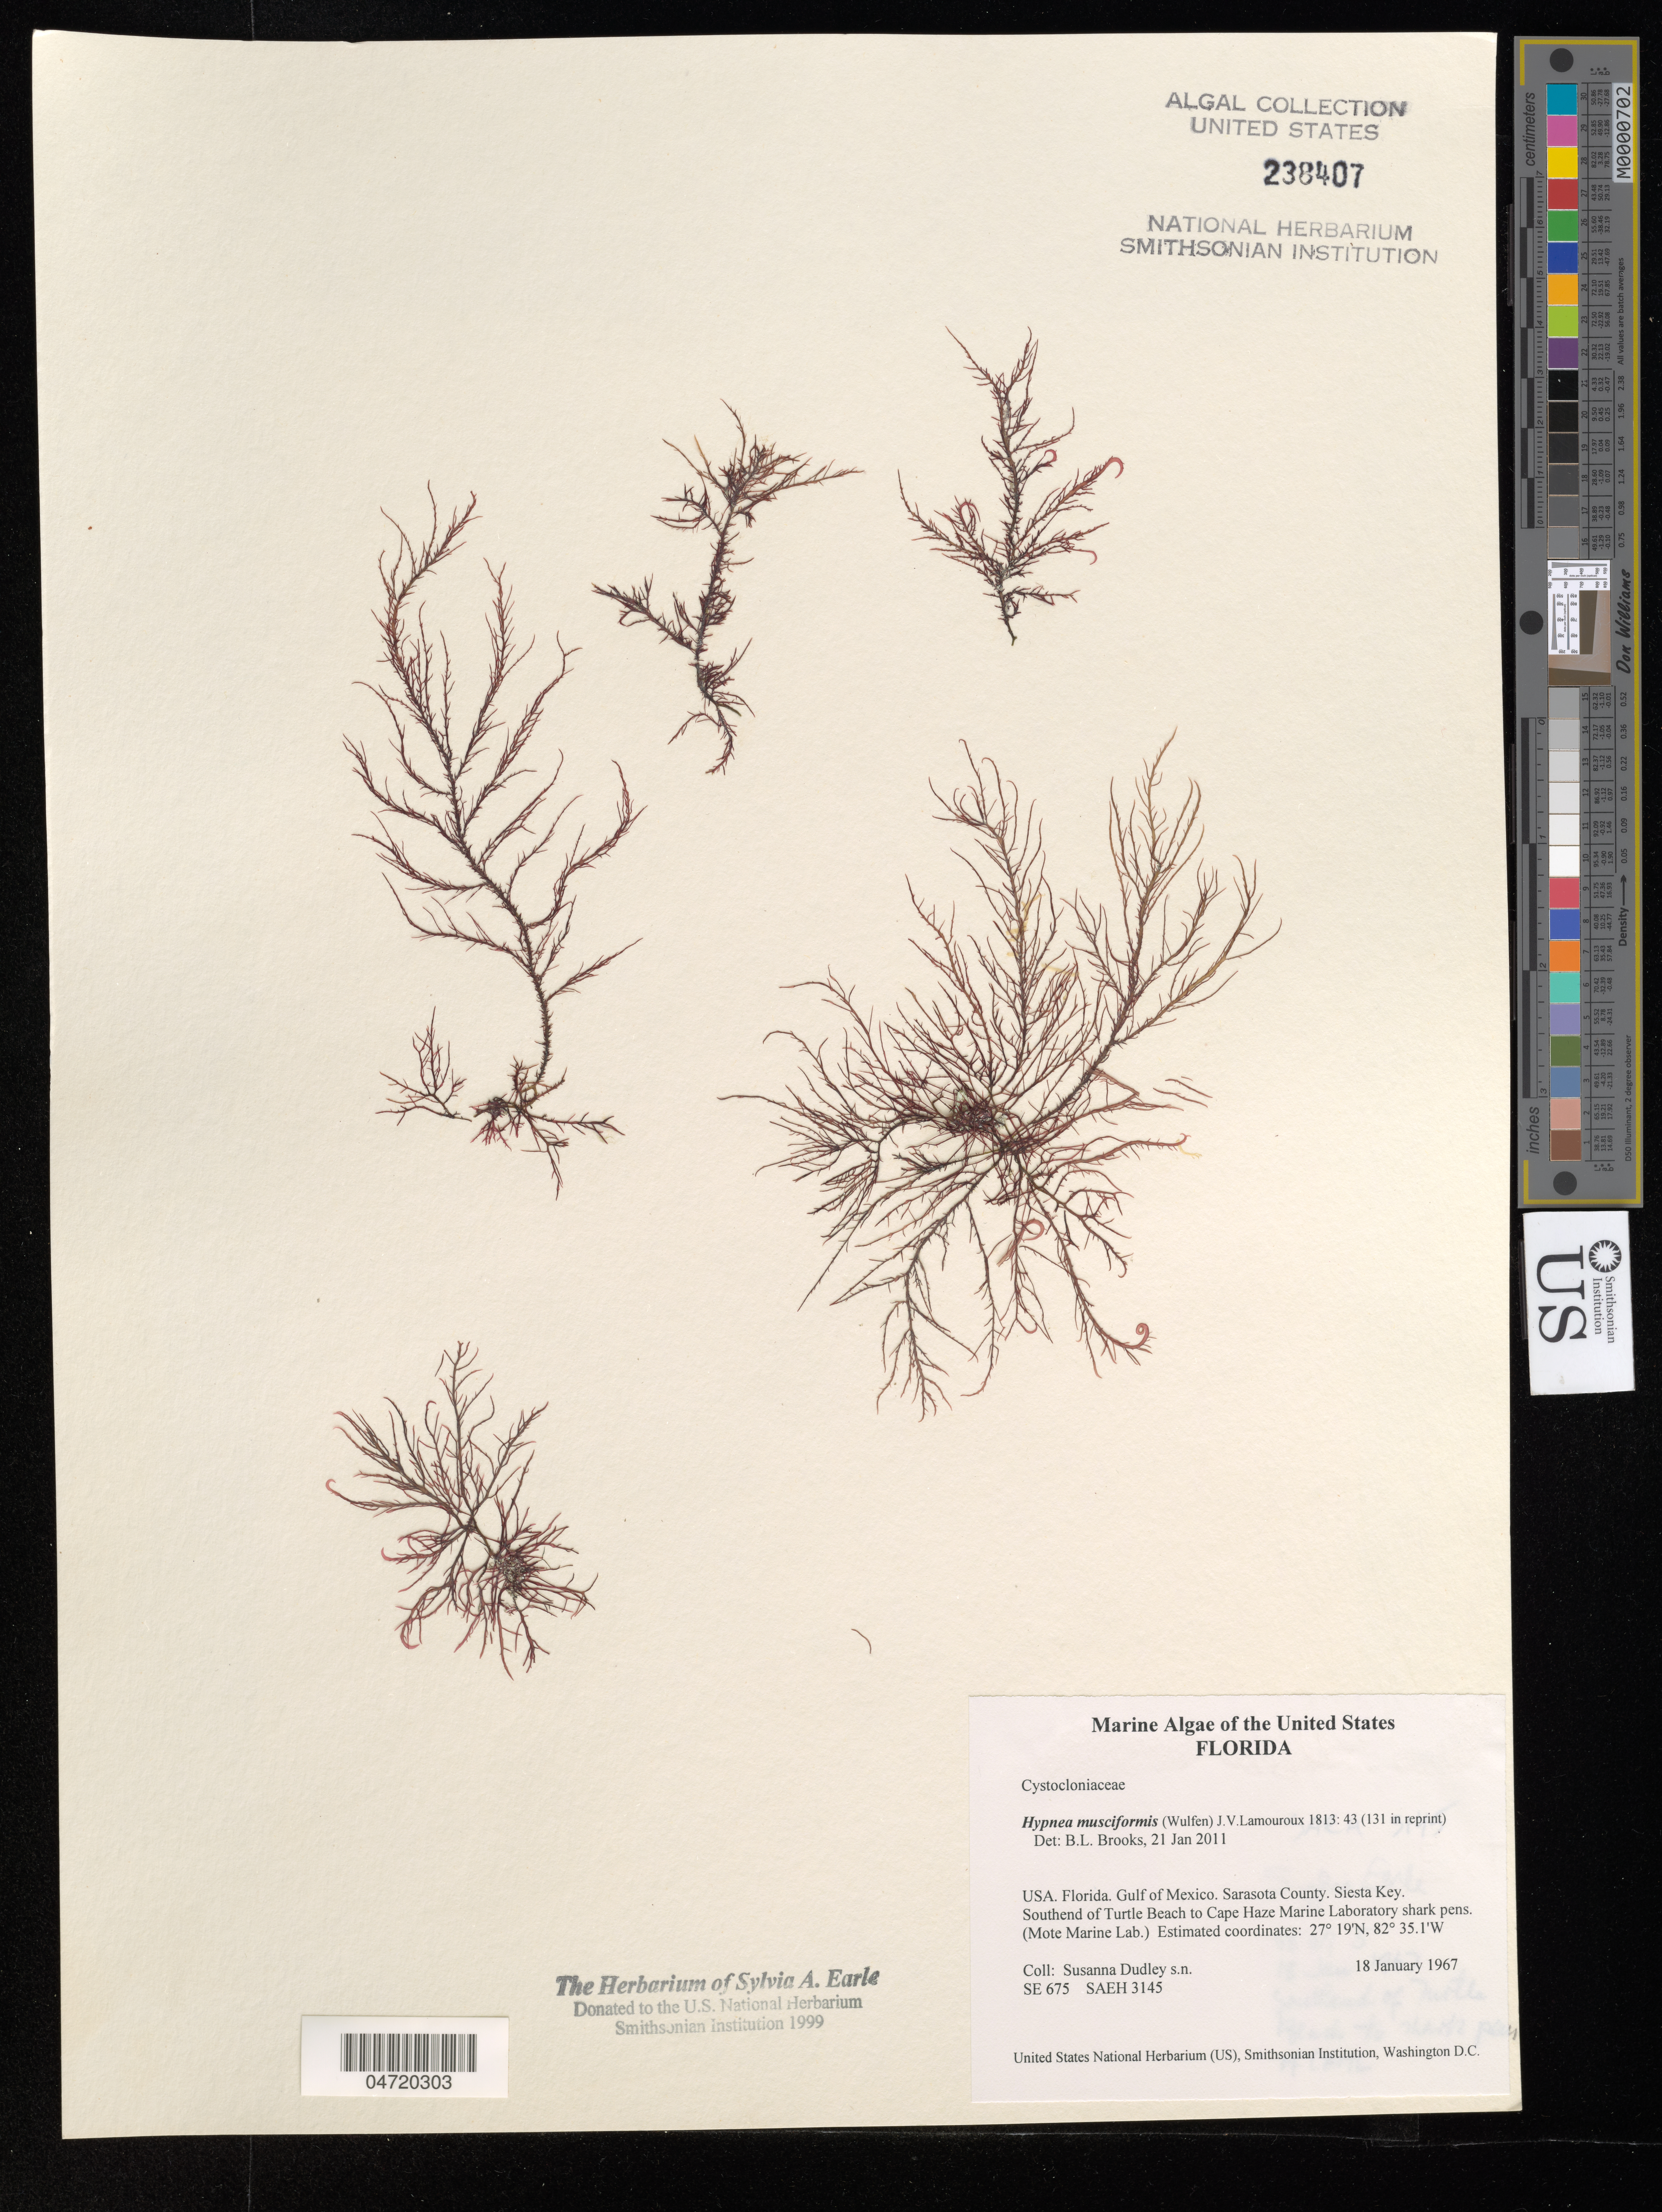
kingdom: Plantae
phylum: Rhodophyta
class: Florideophyceae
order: Gigartinales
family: Cystocloniaceae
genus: Hypnea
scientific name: Hypnea musciformis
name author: (Wulfen) J.V.Lamouroux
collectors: S. Dudley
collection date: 1967-01-18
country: United States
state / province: Florida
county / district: Sarasota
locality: Gulf of Mexico. Sarasota County. Siesta Key. Southend of Turtle Beach to Cape Haze Marine Laboratory shark pens. (Mote Marine Lab).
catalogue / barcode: US 238407